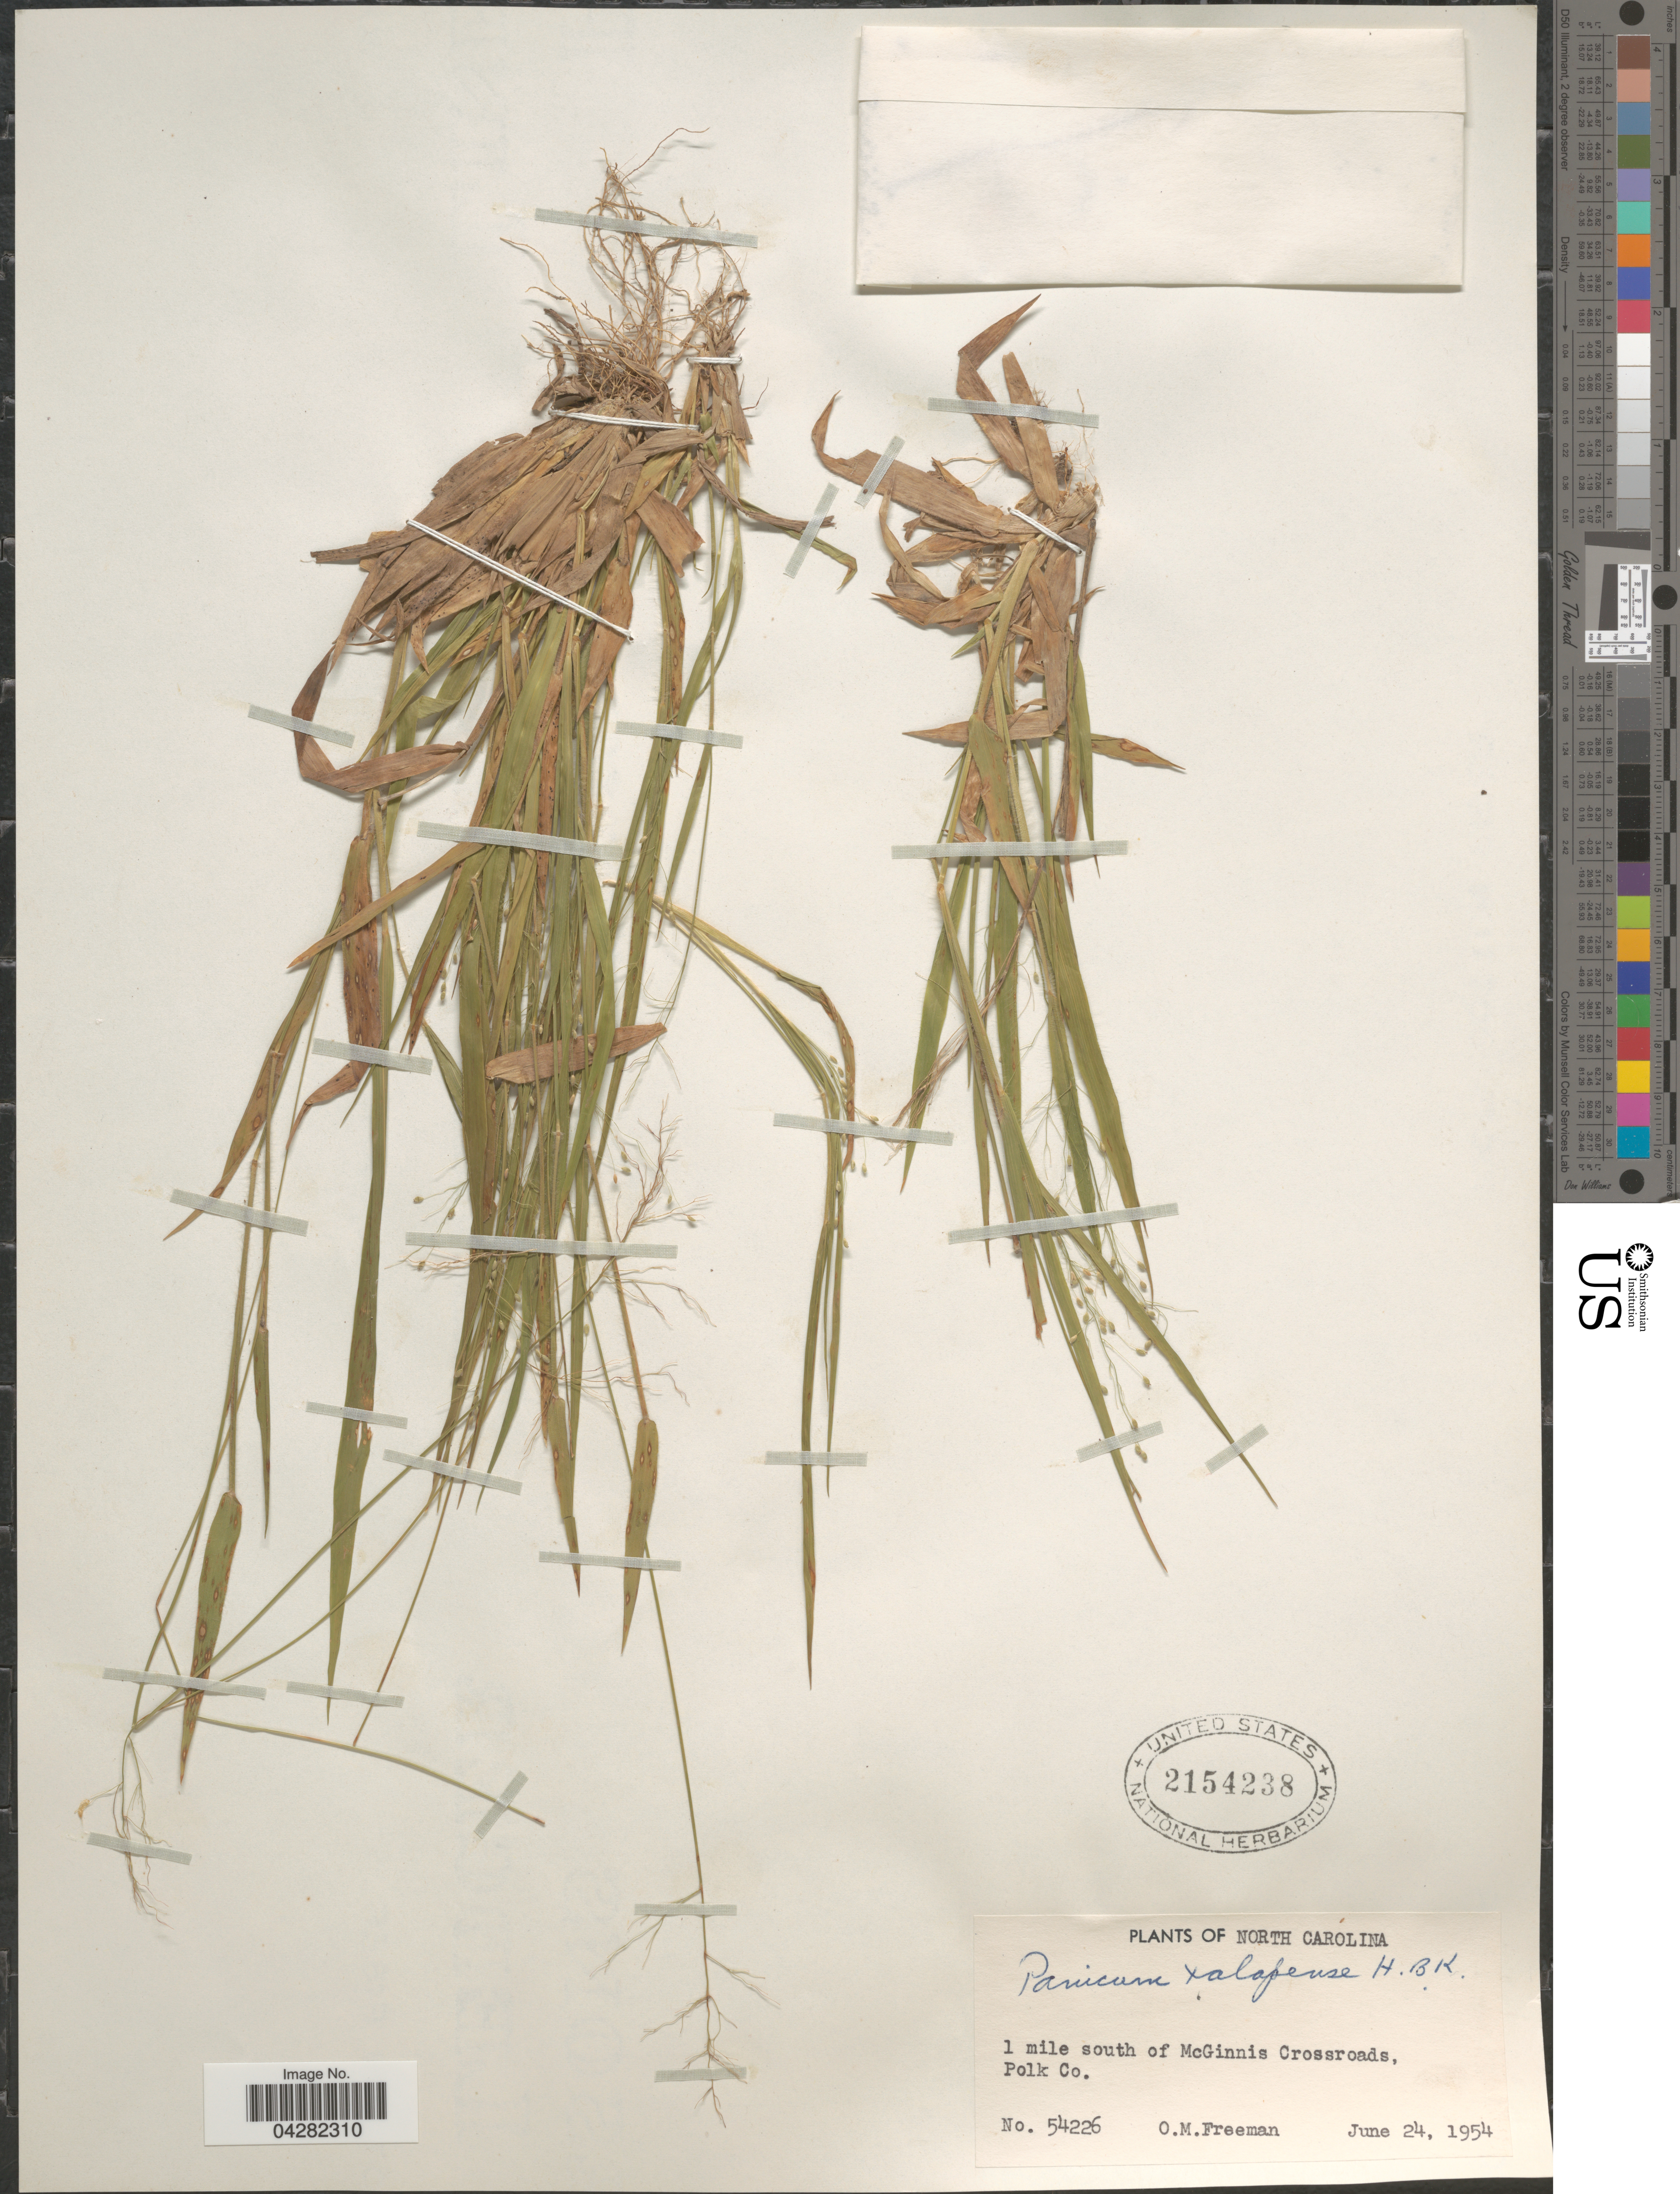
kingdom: Plantae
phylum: Tracheophyta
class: Liliopsida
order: Poales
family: Poaceae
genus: Dichanthelium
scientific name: Dichanthelium laxiflorum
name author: (Lam.) Gould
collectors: O. Freeman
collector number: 54226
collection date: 1954-06-24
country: United States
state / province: North Carolina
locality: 1 mile south of McGinnis Crossroads, Polk Co.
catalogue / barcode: US 2154238